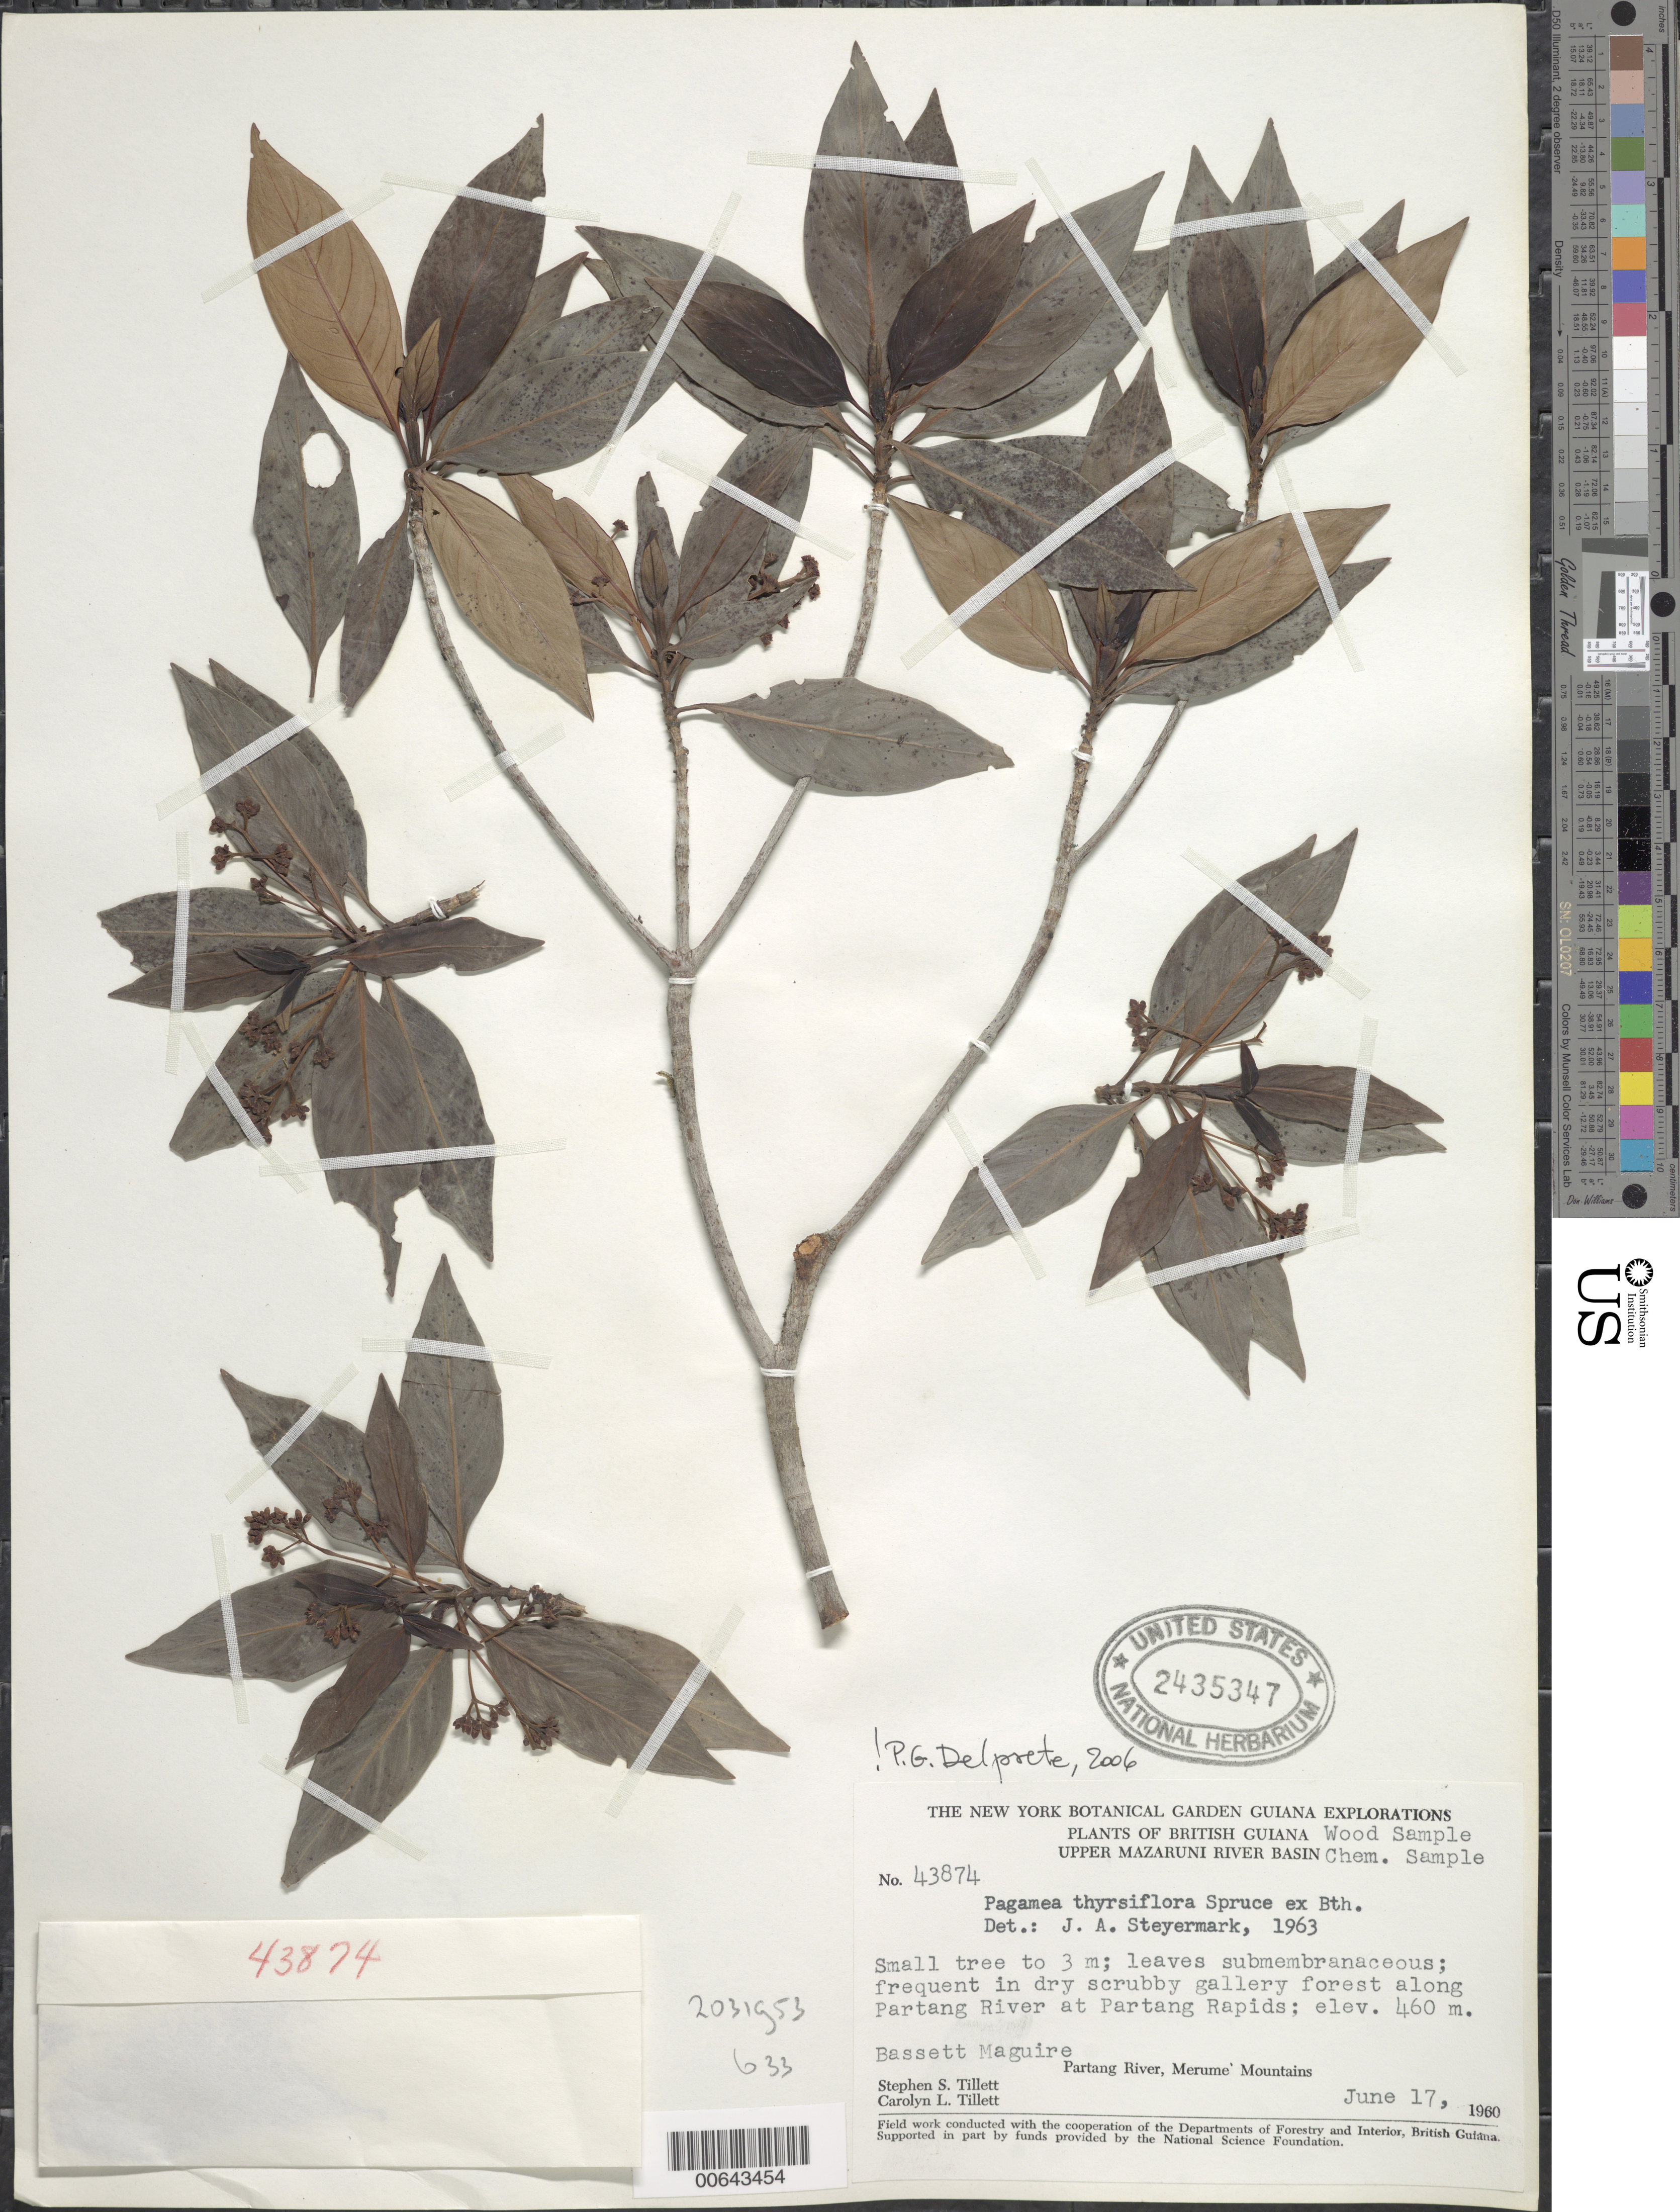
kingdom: Plantae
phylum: Tracheophyta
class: Magnoliopsida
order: Gentianales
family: Rubiaceae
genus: Pagamea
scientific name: Pagamea thyrsiflora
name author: Spruce ex Benth.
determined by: Delprete, P. G., Herb. de Guyane Cay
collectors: S. S. Tillett, C. L. Tillett & B. Maguire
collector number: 43874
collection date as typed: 17-Jun-60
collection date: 1960-06-17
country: Guyana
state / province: Cuyuni-Mazaruni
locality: Partang Rapids, near the mouth Partang R., Merume Mts.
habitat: Dry scrubby gallery forest along river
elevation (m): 460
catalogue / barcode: US 2435347